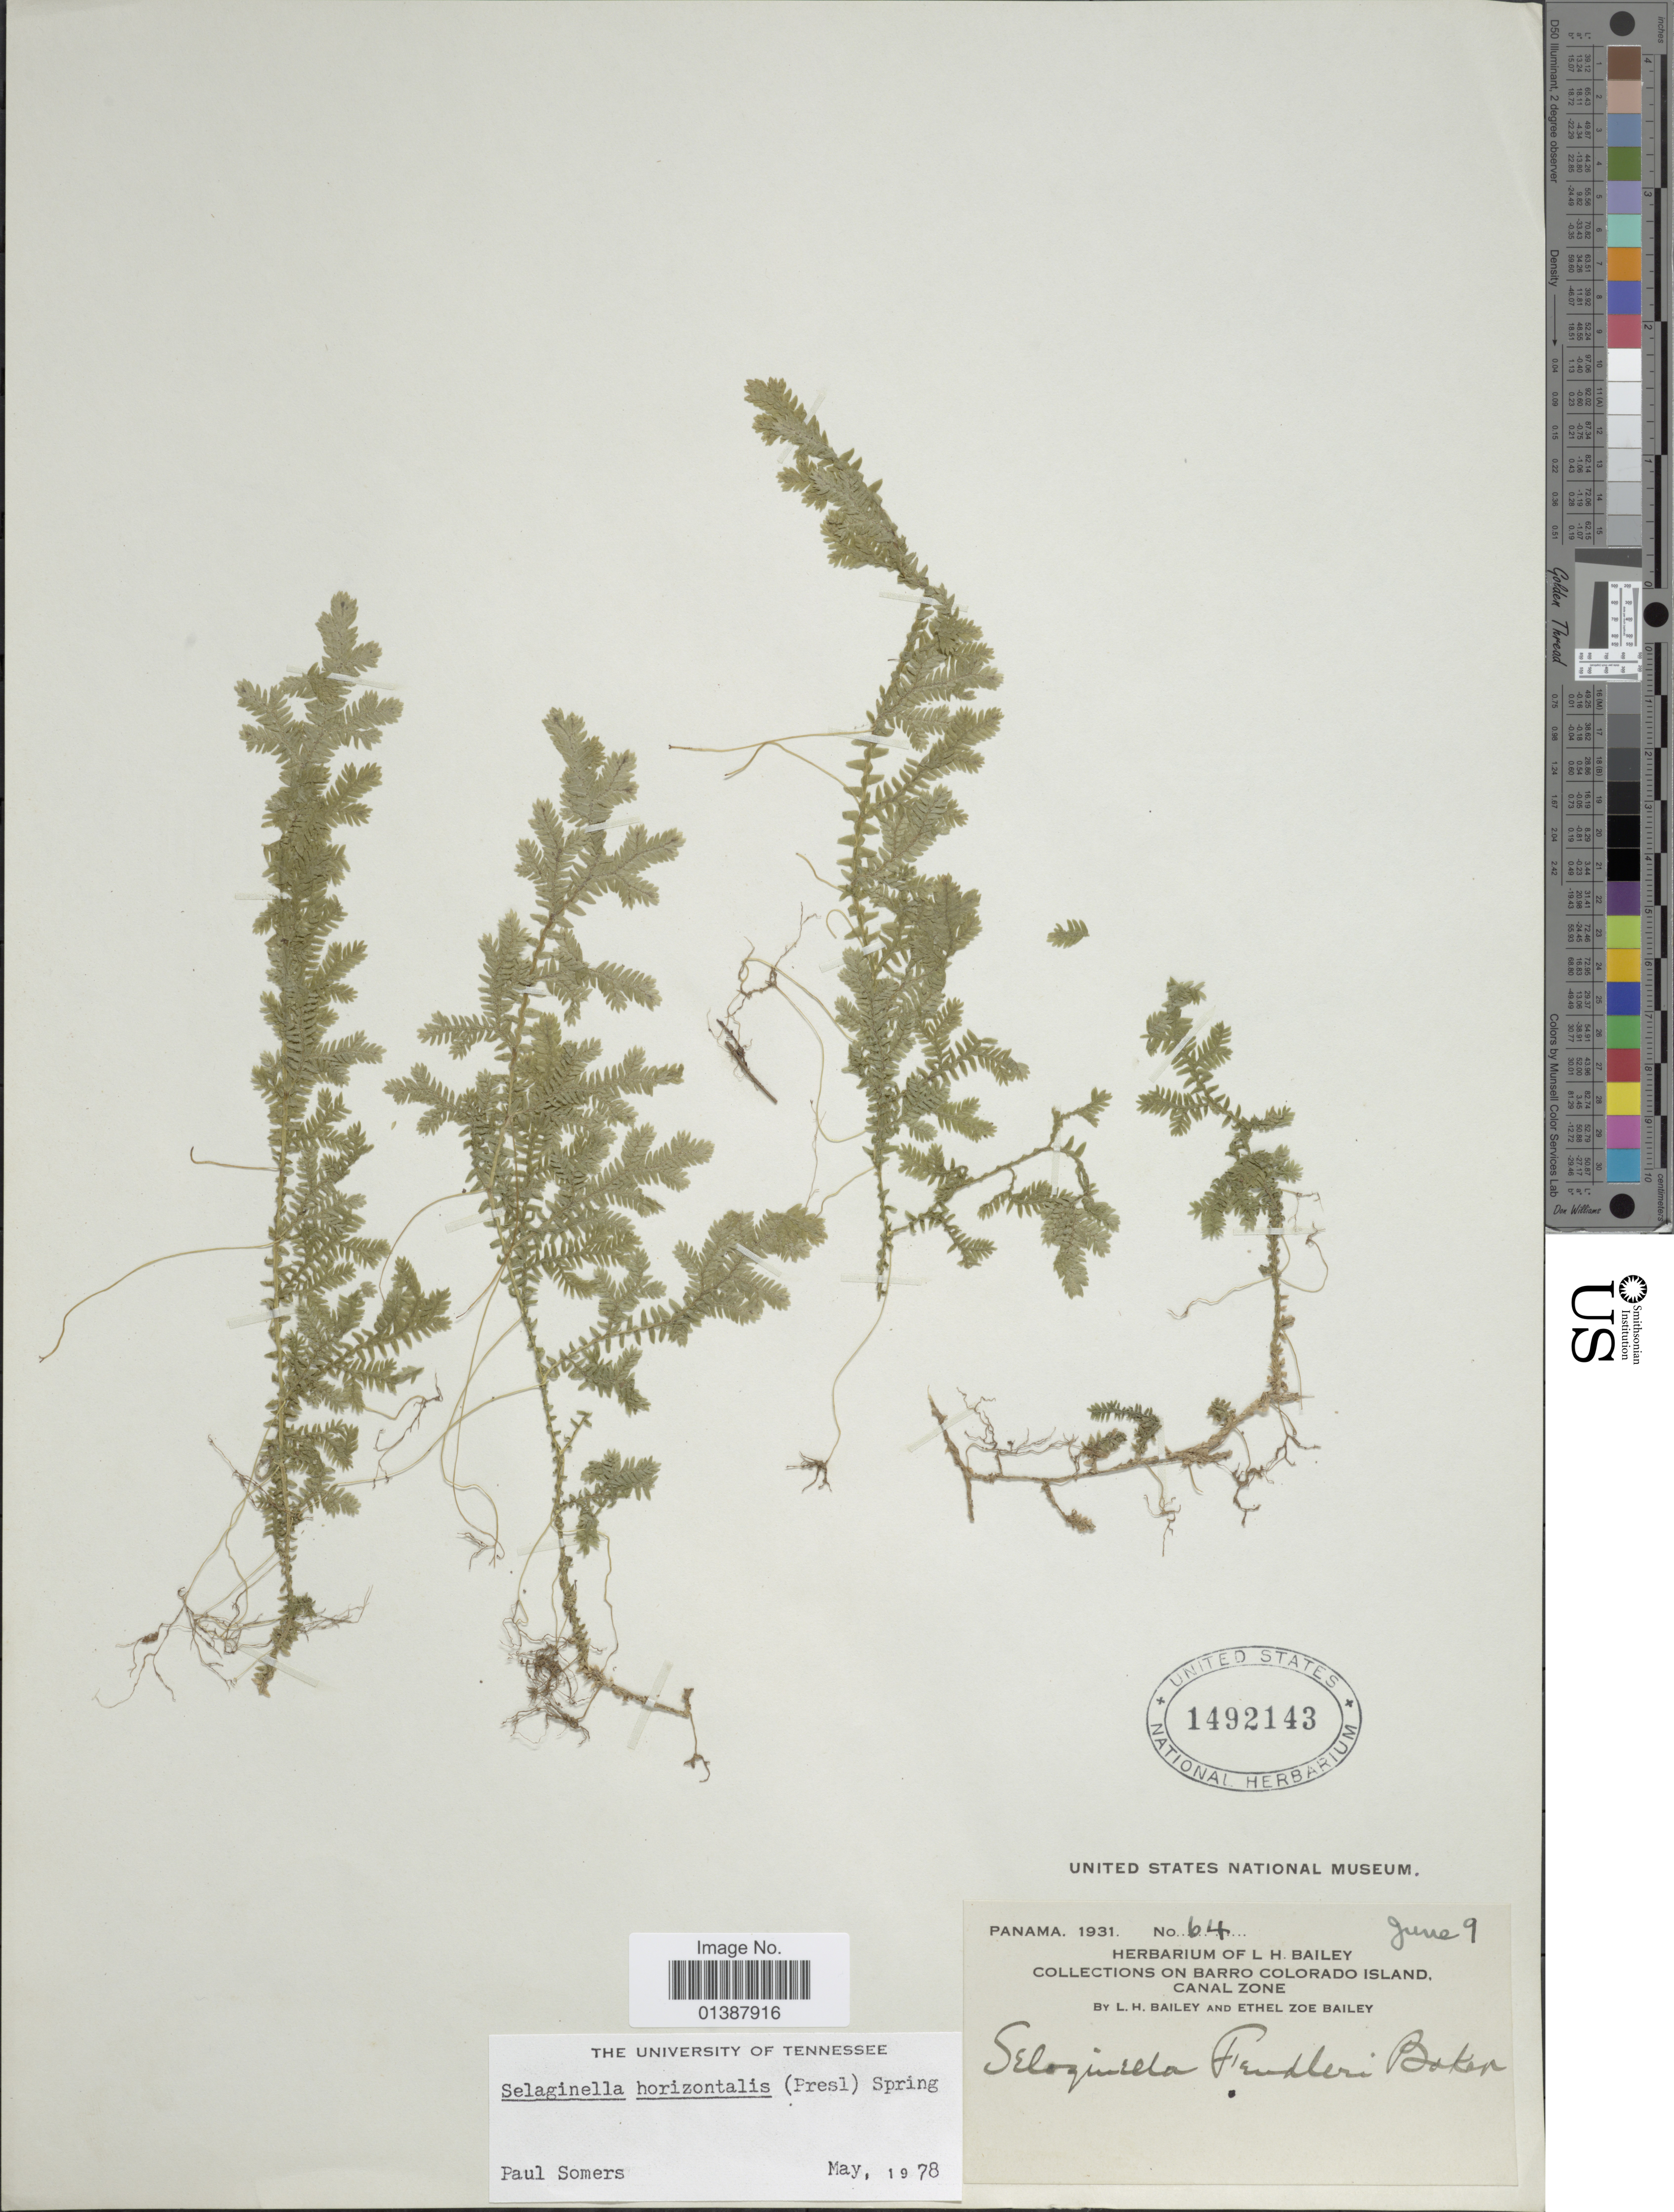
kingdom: Plantae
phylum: Tracheophyta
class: Lycopodiopsida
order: Selaginellales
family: Selaginellaceae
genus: Selaginella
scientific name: Selaginella horizontalis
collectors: L. H. Bailey & E. Z. Bailey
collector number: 64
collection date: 1931-06-09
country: Panama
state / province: Panamá Oeste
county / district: Canal Zone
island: Barro Colorado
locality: On barro Colorado Island, Canal Zone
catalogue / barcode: US 1492143